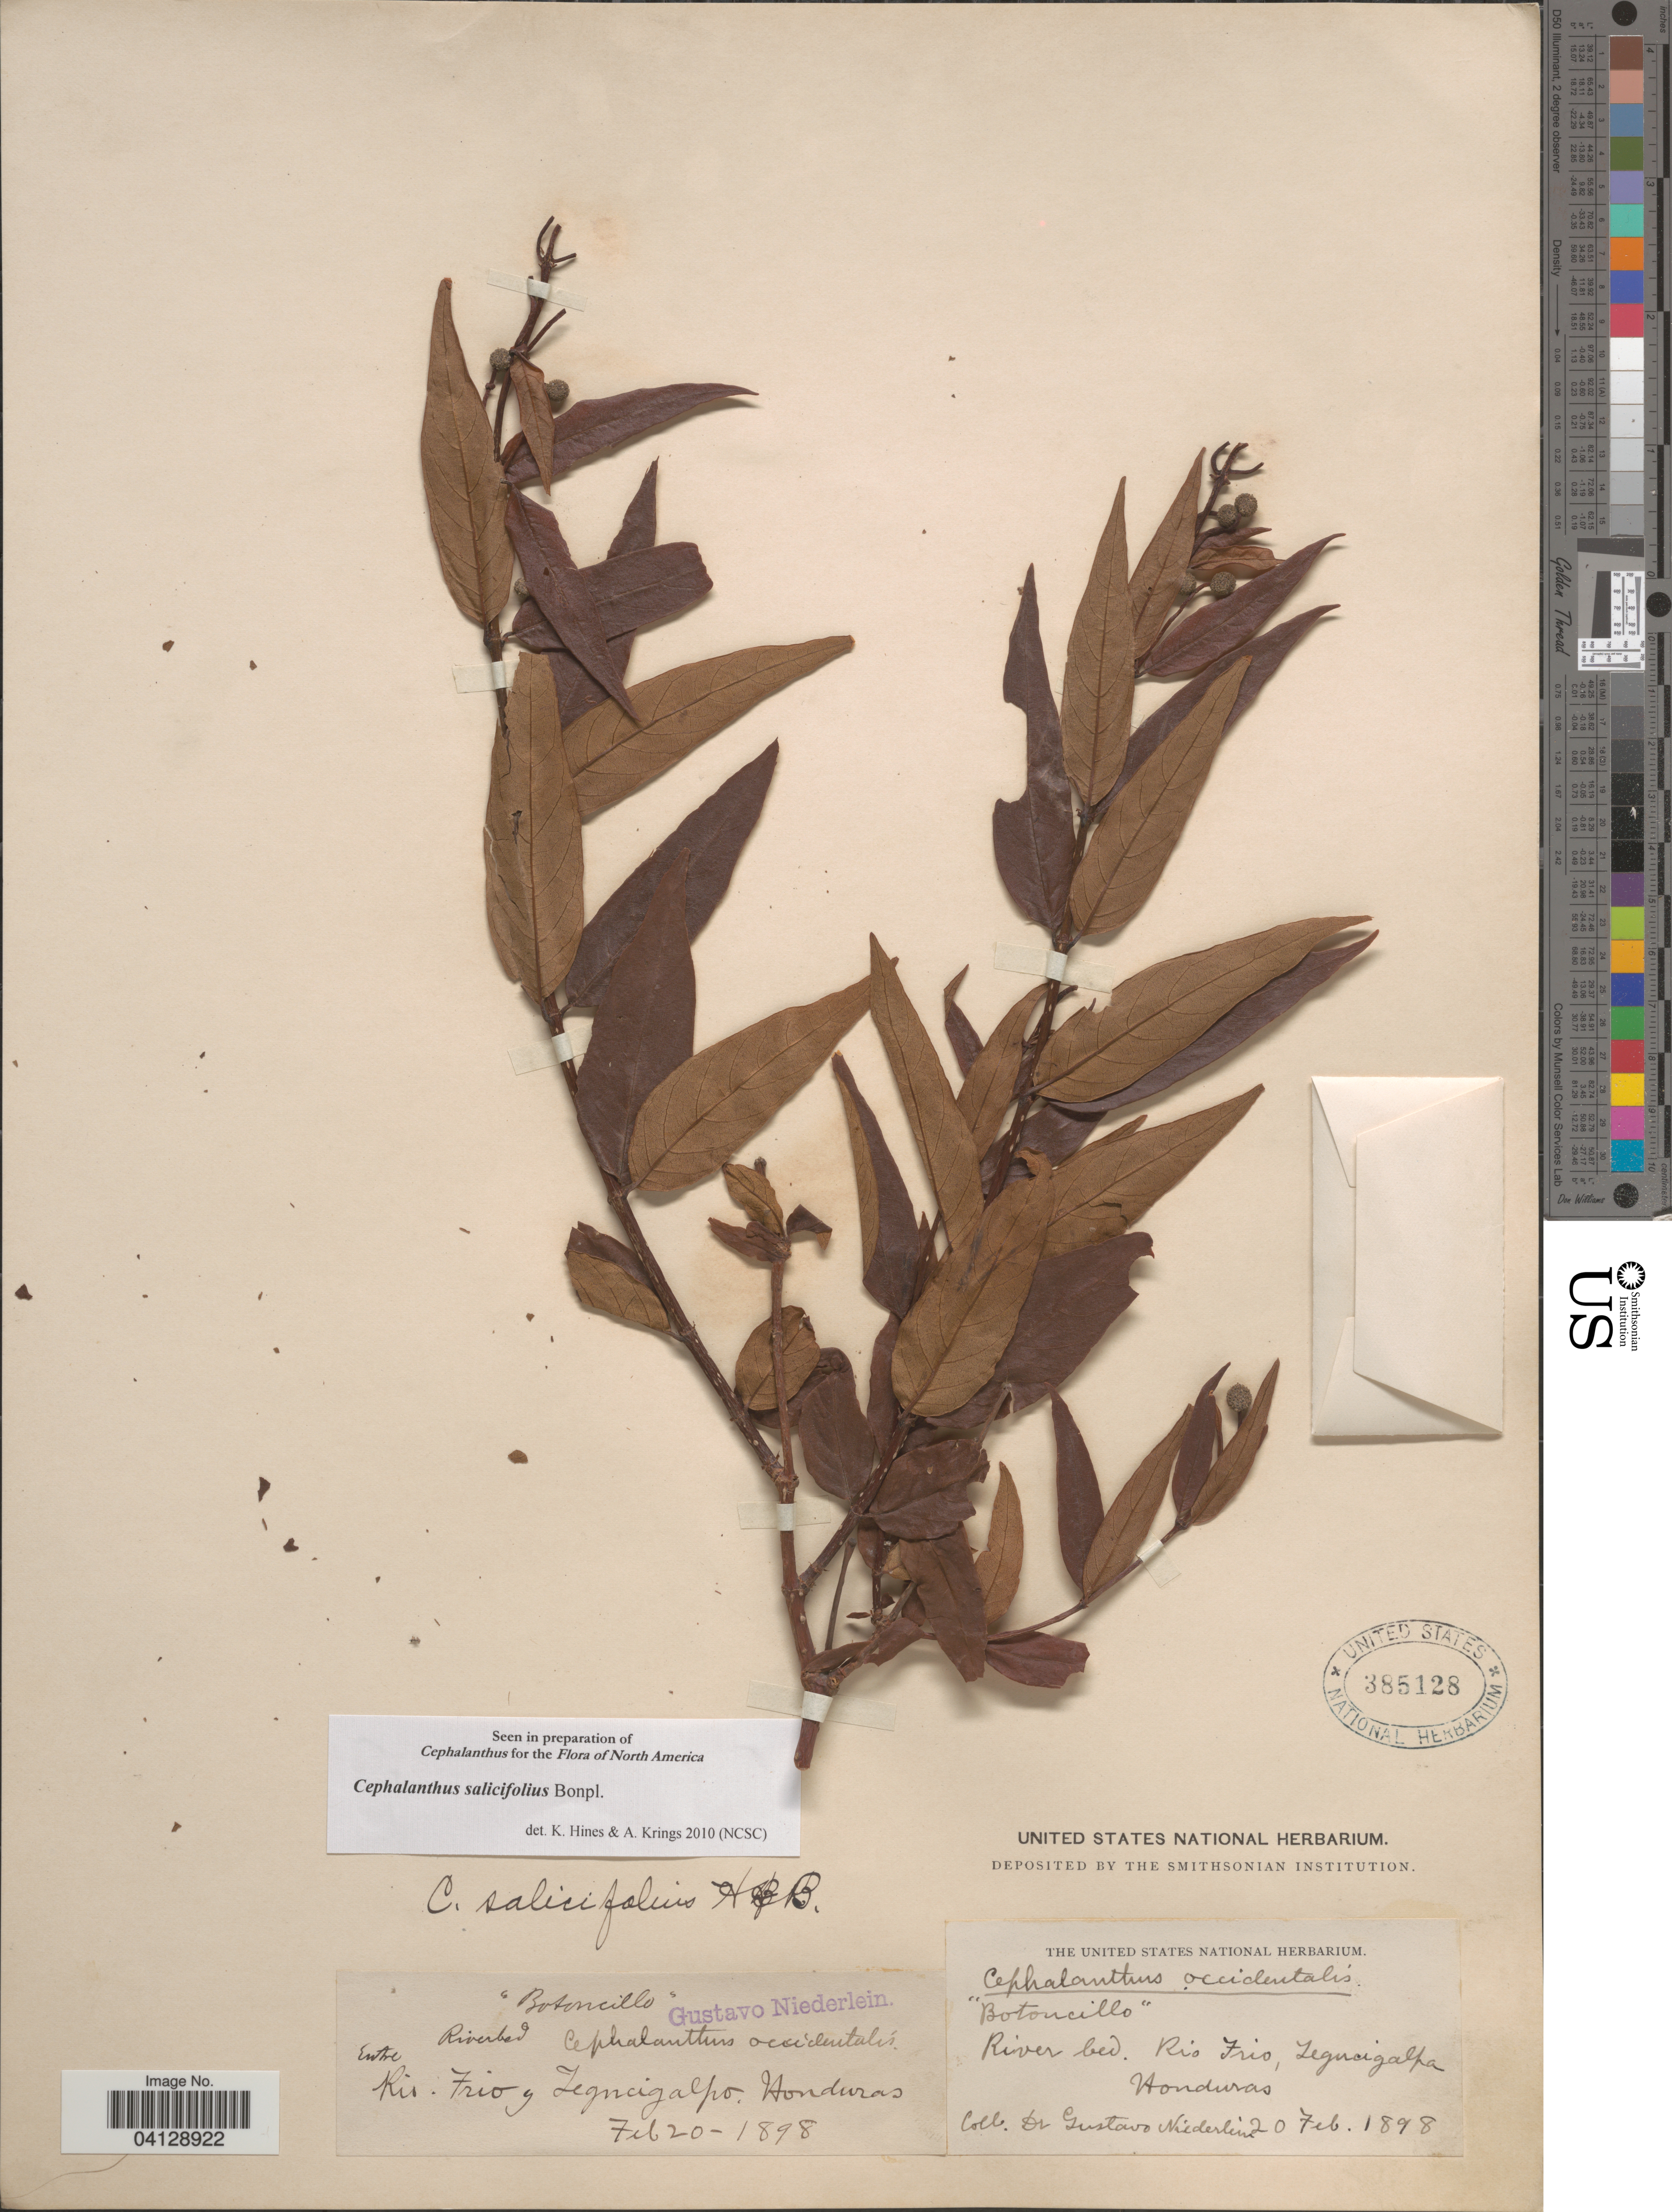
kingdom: Plantae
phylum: Tracheophyta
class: Magnoliopsida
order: Gentianales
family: Rubiaceae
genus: Cephalanthus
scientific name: Cephalanthus salicifolius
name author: Bonpl.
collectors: G. Niederlein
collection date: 1898-02-20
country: Honduras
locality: Rio Frio, Tegucigalpa.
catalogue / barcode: US 385128